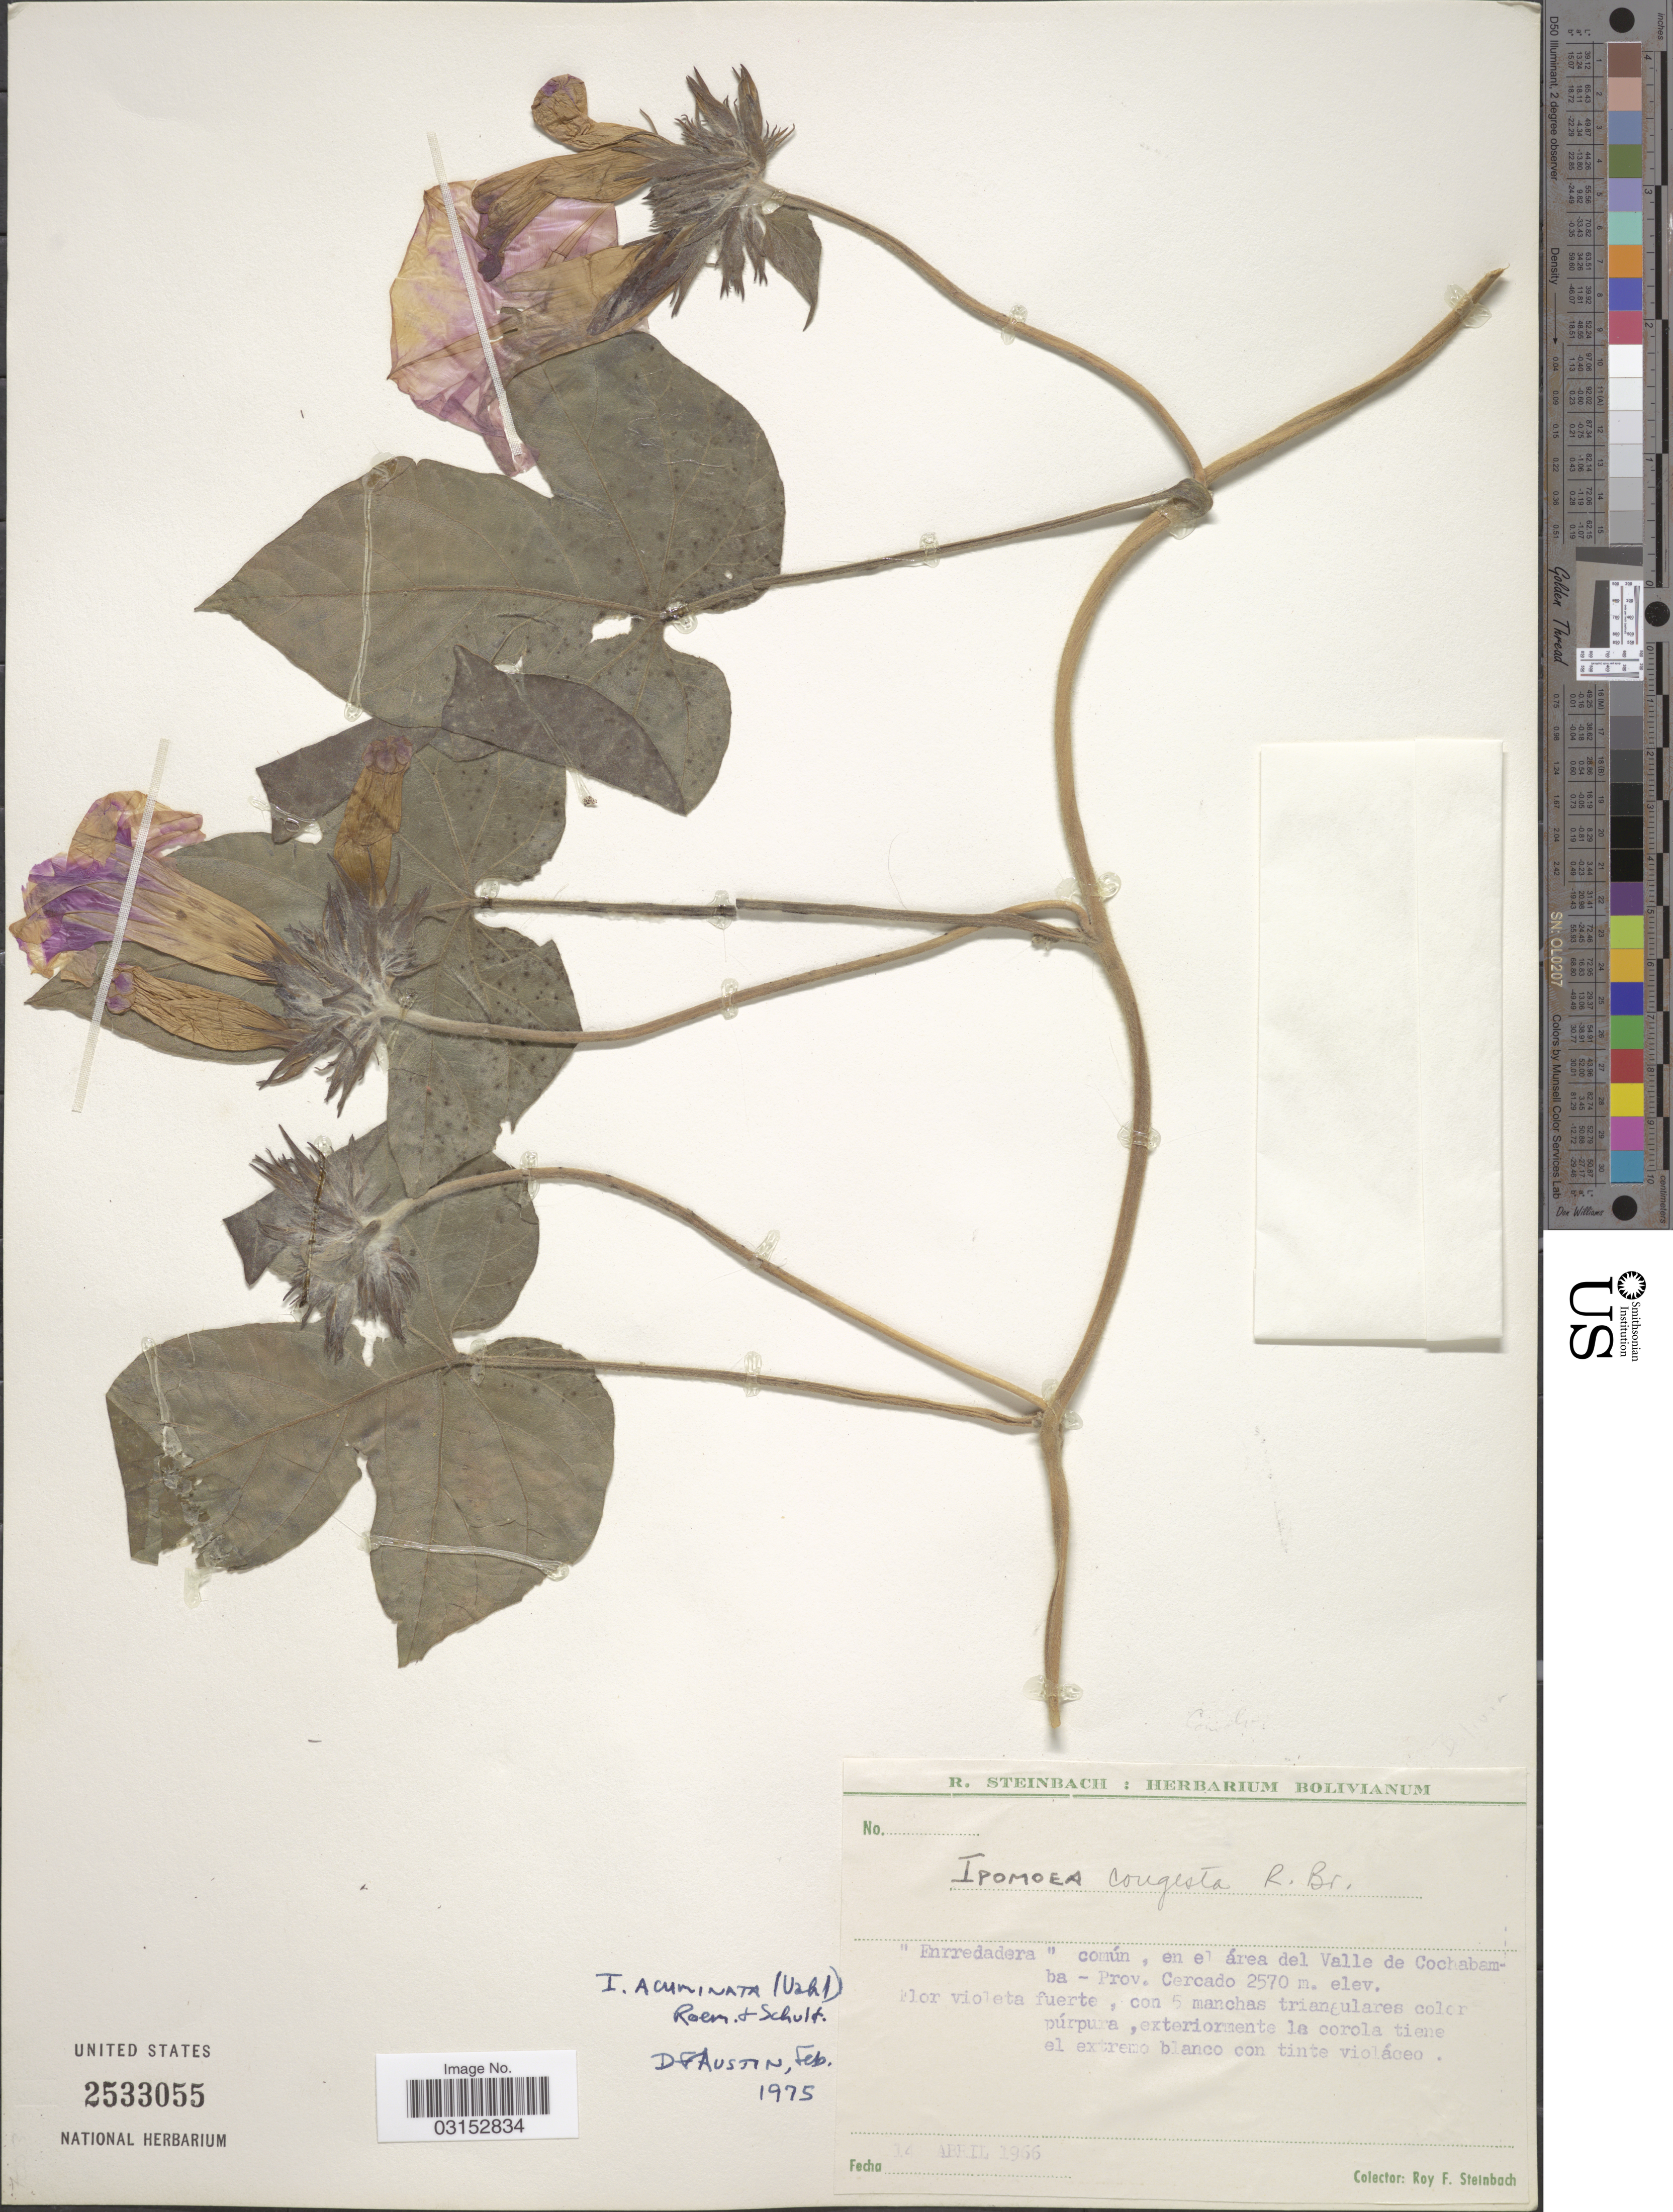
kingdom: Plantae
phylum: Tracheophyta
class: Magnoliopsida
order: Solanales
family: Convolvulaceae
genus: Ipomoea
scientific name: Ipomoea indica (Burm.) Merr. var. indica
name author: (Burm.) Merr.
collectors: R. F. Steinbach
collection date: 1966-04-14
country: Bolivia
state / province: Cochabamba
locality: Enrredadera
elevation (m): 2570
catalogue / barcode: US 2533055